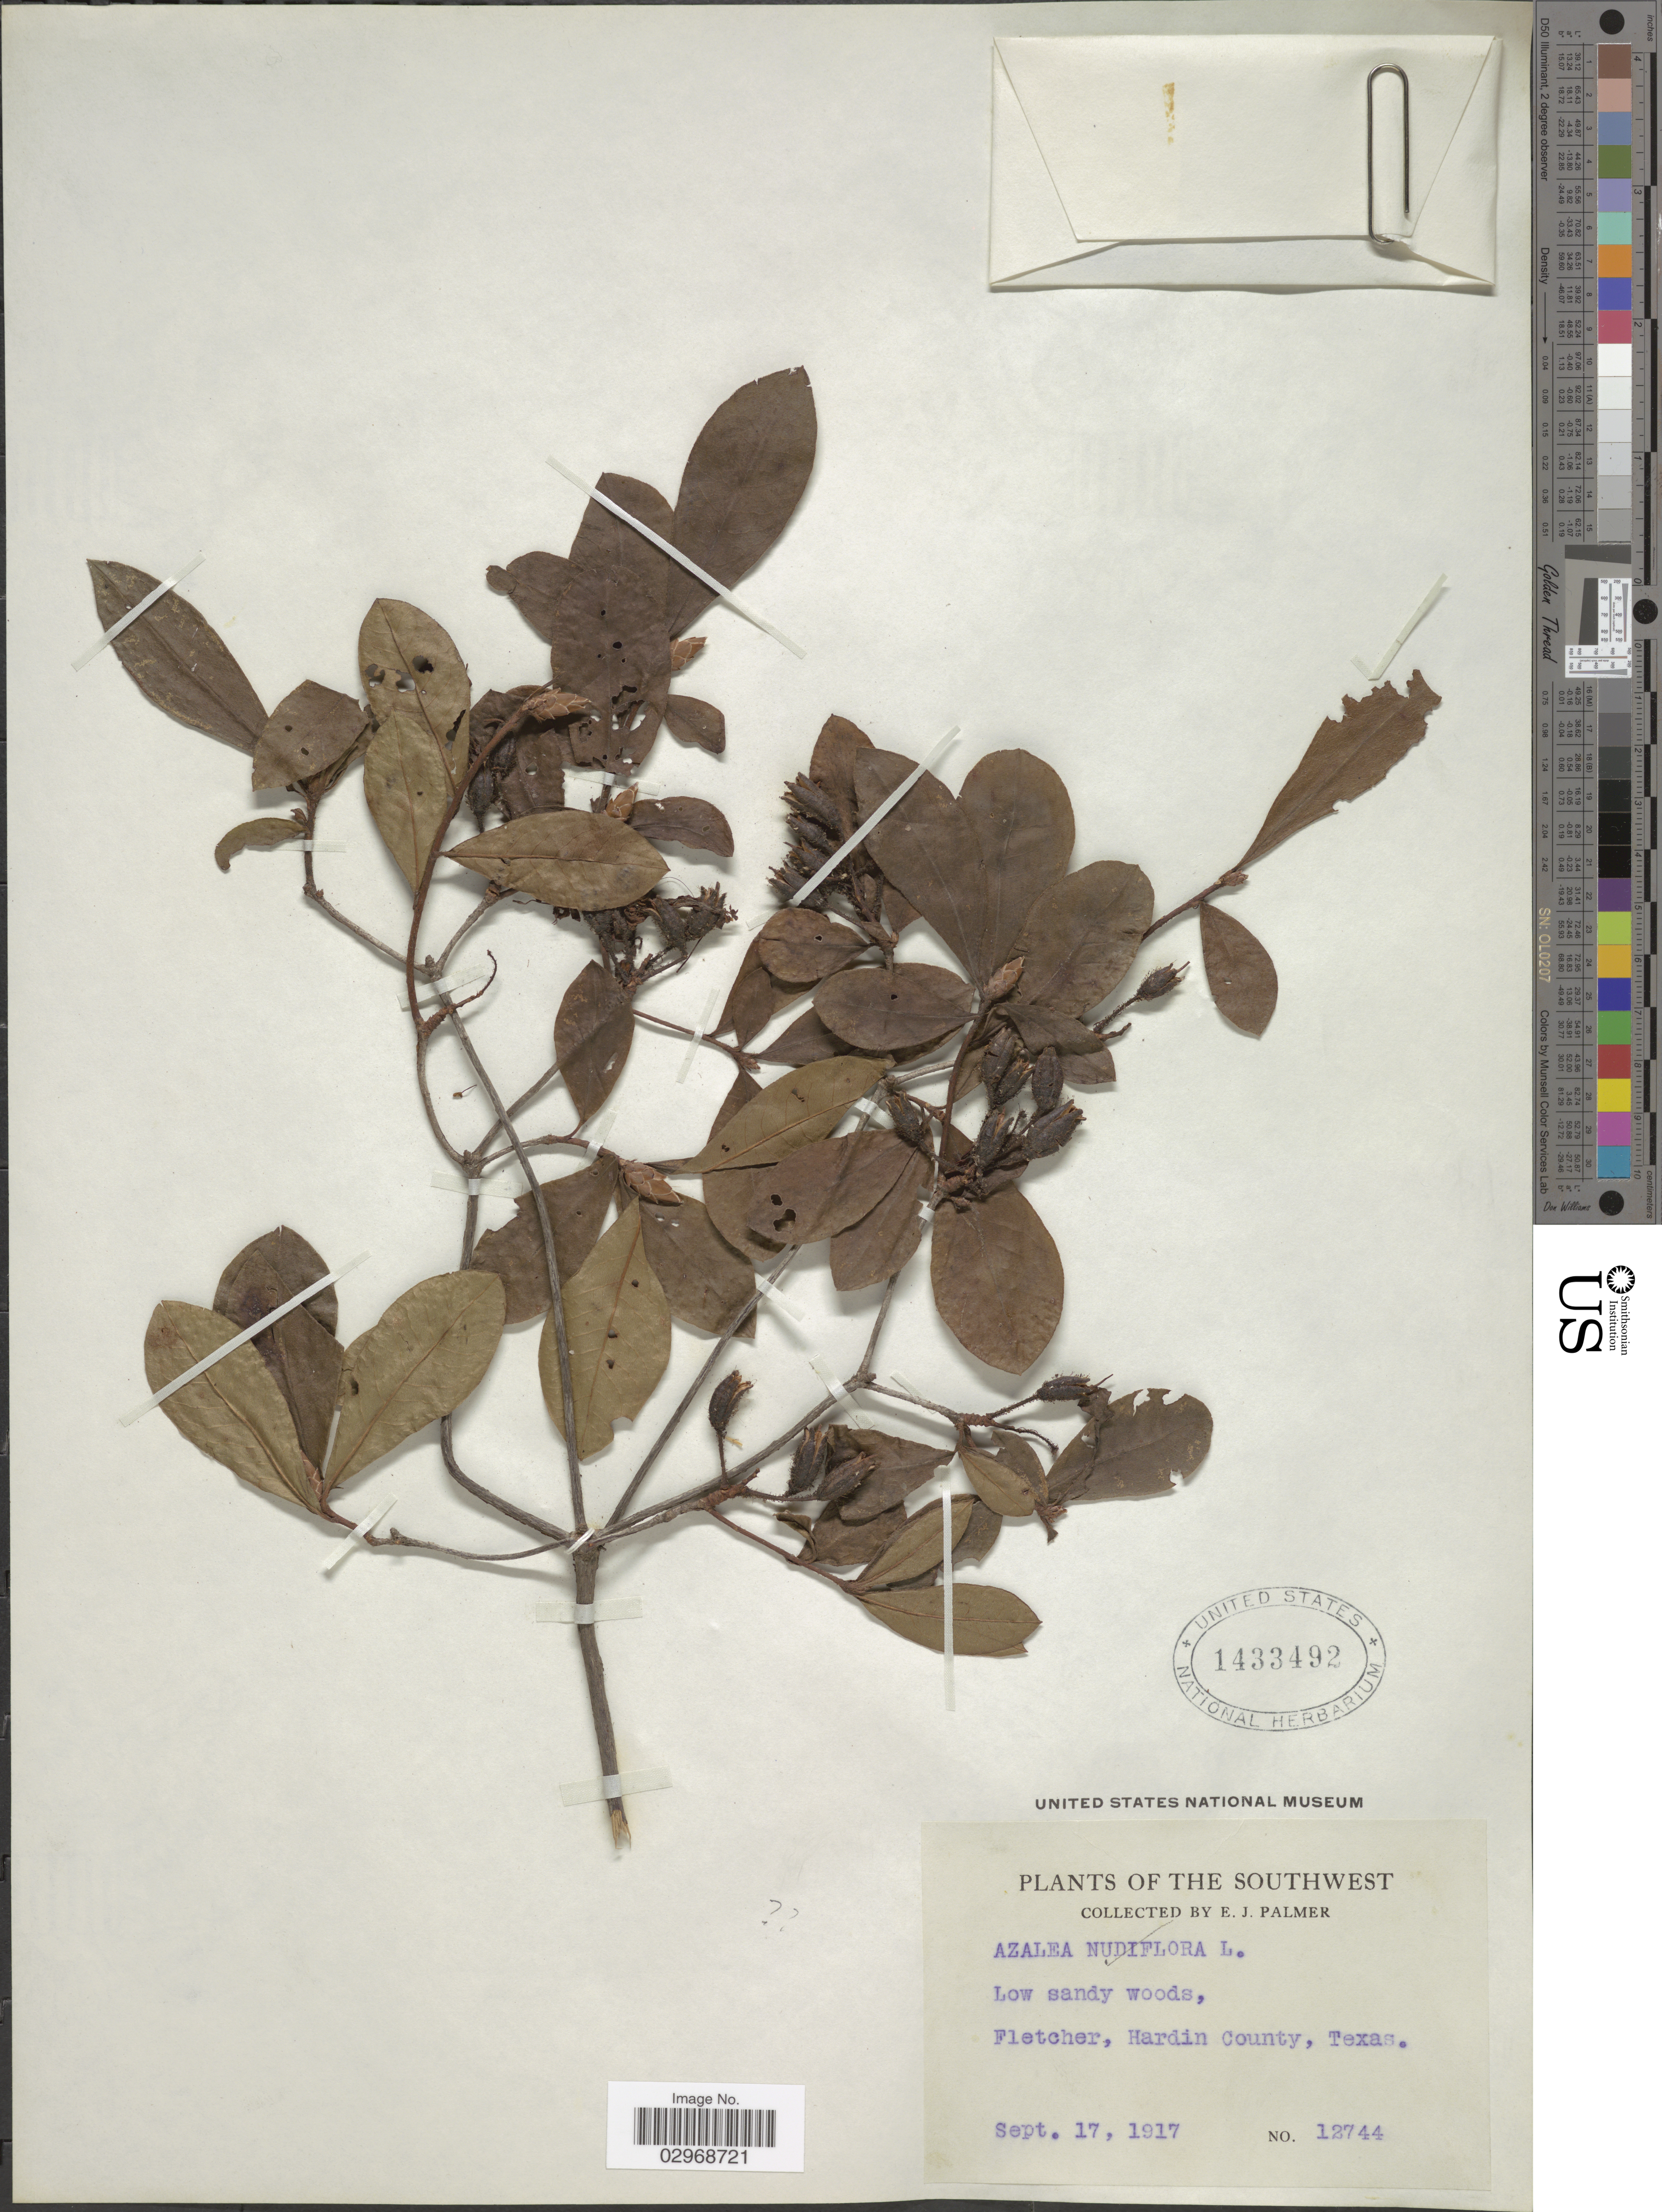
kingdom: Plantae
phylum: Tracheophyta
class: Magnoliopsida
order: Ericales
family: Ericaceae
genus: Rhododendron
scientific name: Rhododendron sp.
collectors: E. J. Palmer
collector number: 12744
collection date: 1917-09-17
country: United States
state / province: Texas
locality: The Southwest, Fletcher, Hardin County, Texas.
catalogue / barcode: US 1433492